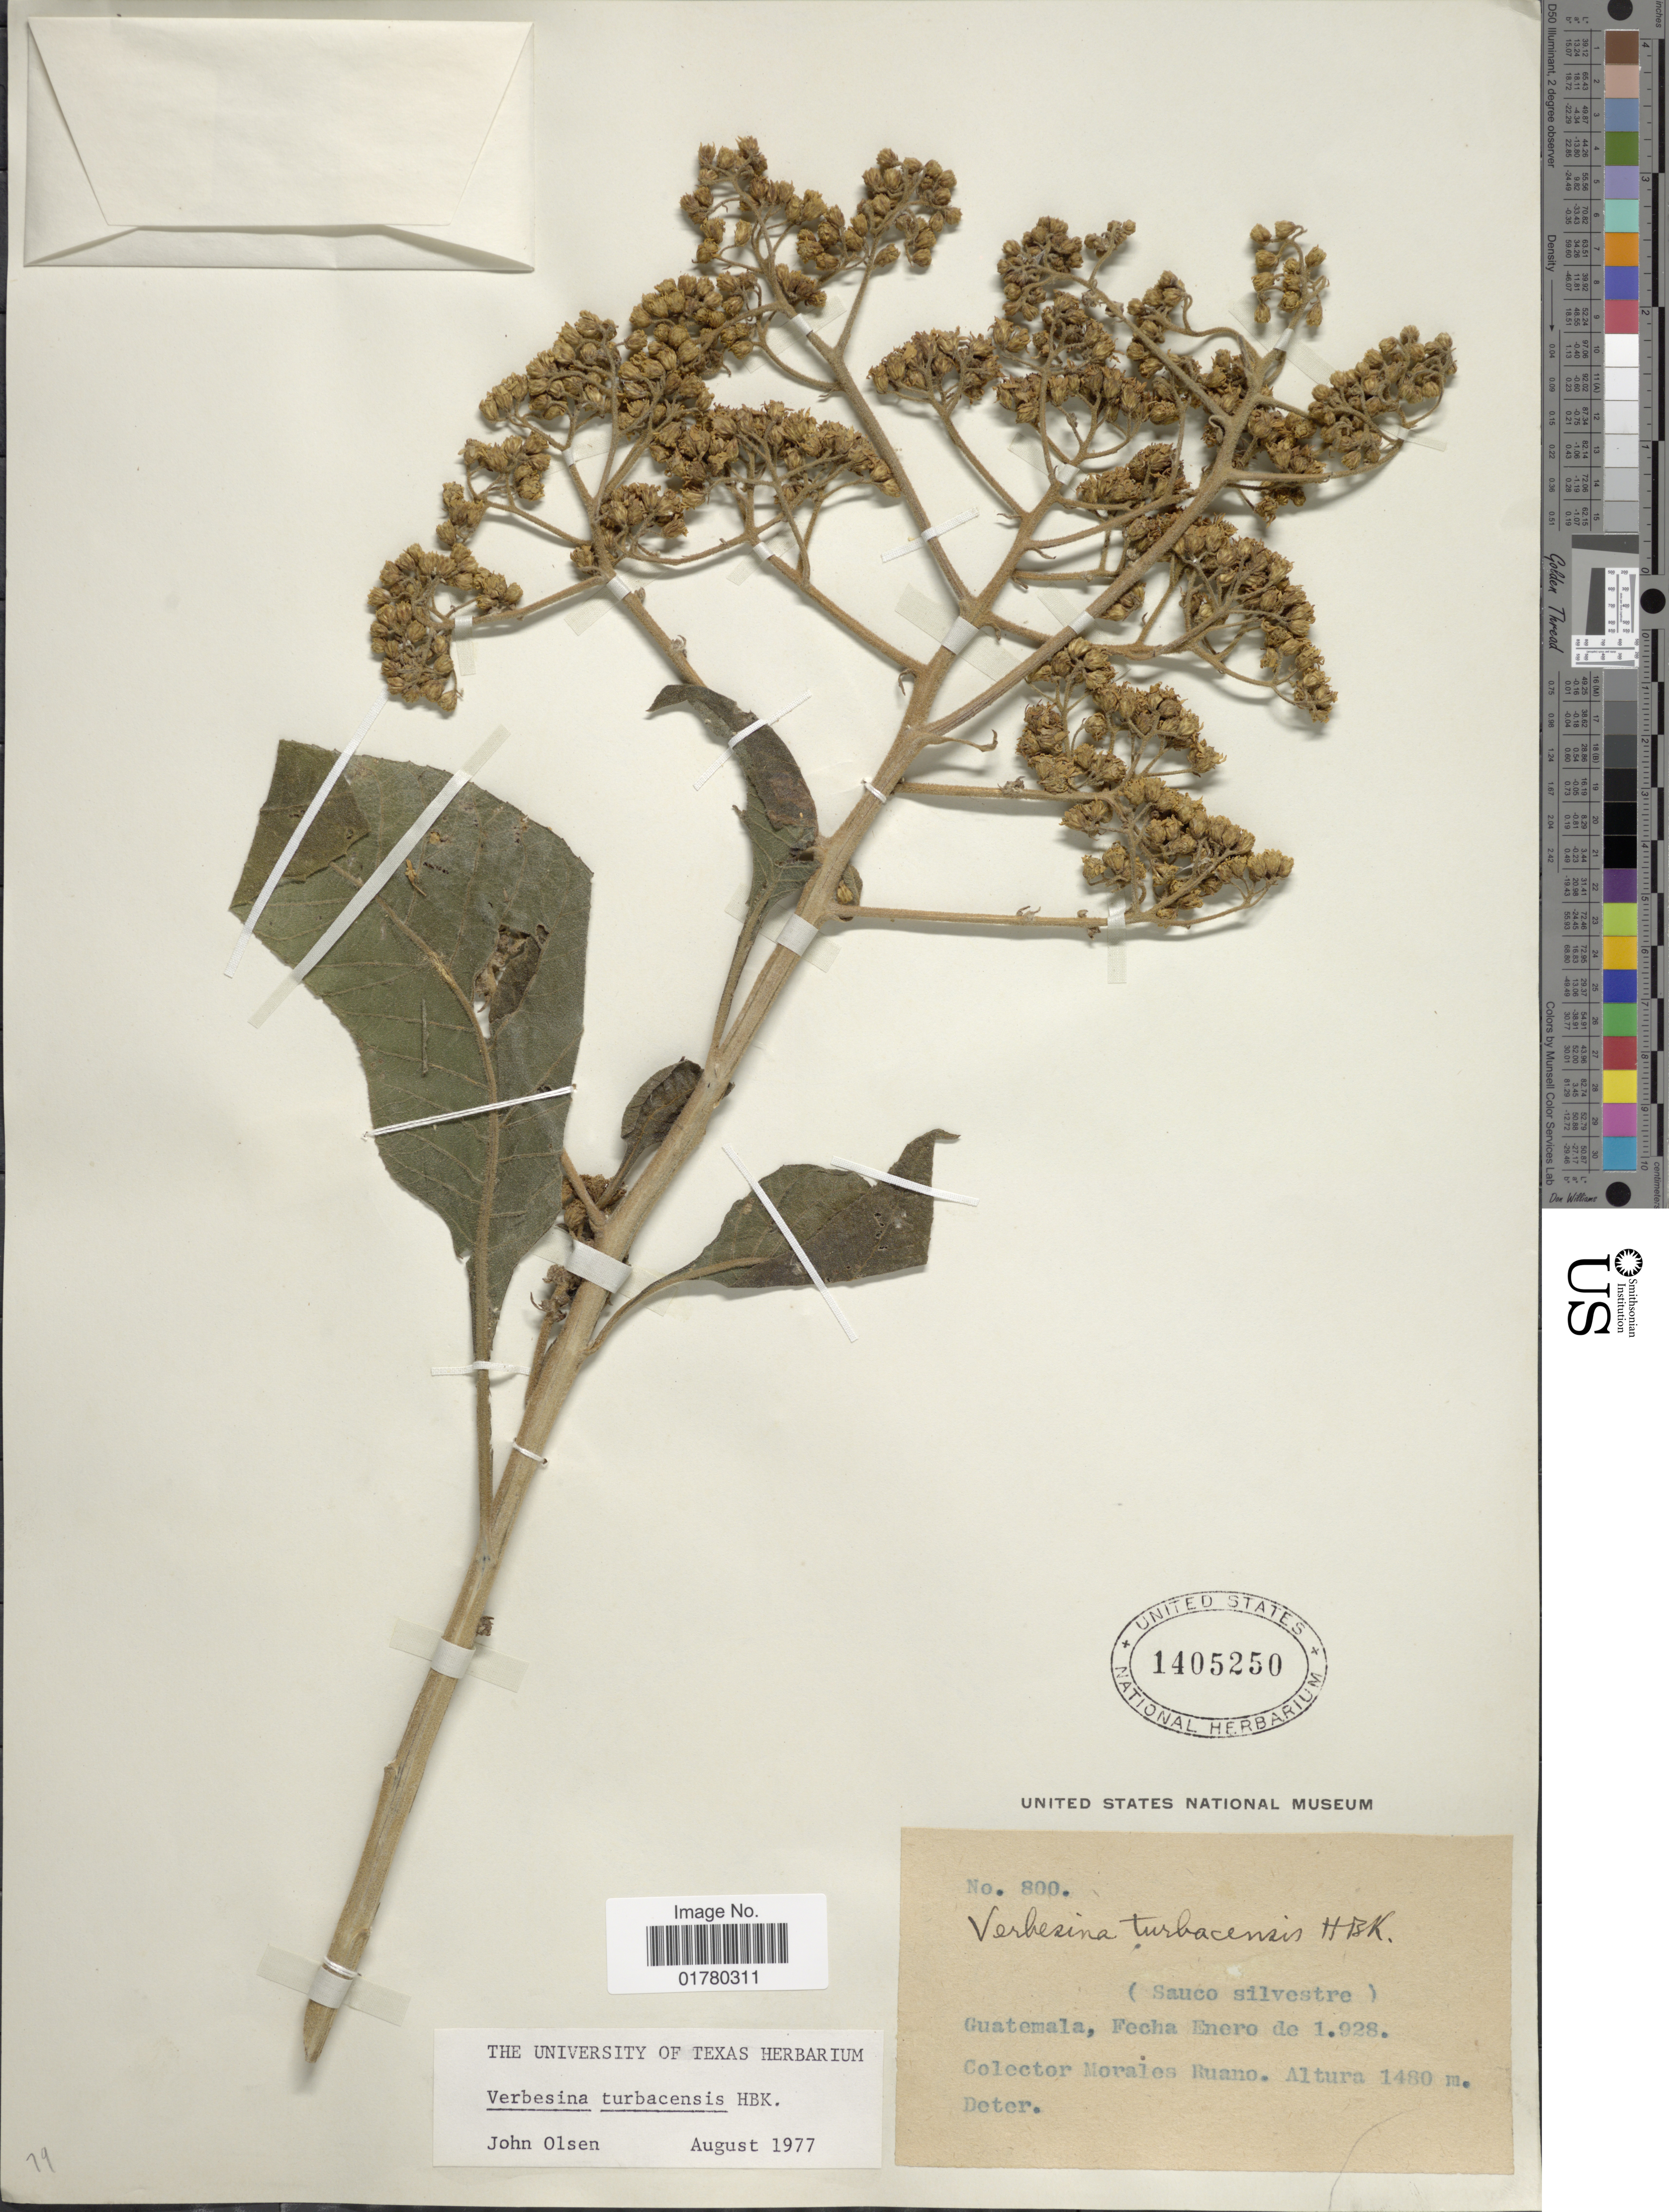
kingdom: Plantae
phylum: Tracheophyta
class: Magnoliopsida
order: Asterales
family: Asteraceae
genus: Verbesina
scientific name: Verbesina turbacensis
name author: Kunth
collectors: M. Ruano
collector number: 800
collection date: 1928-01-01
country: Guatemala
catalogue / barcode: US 1405250